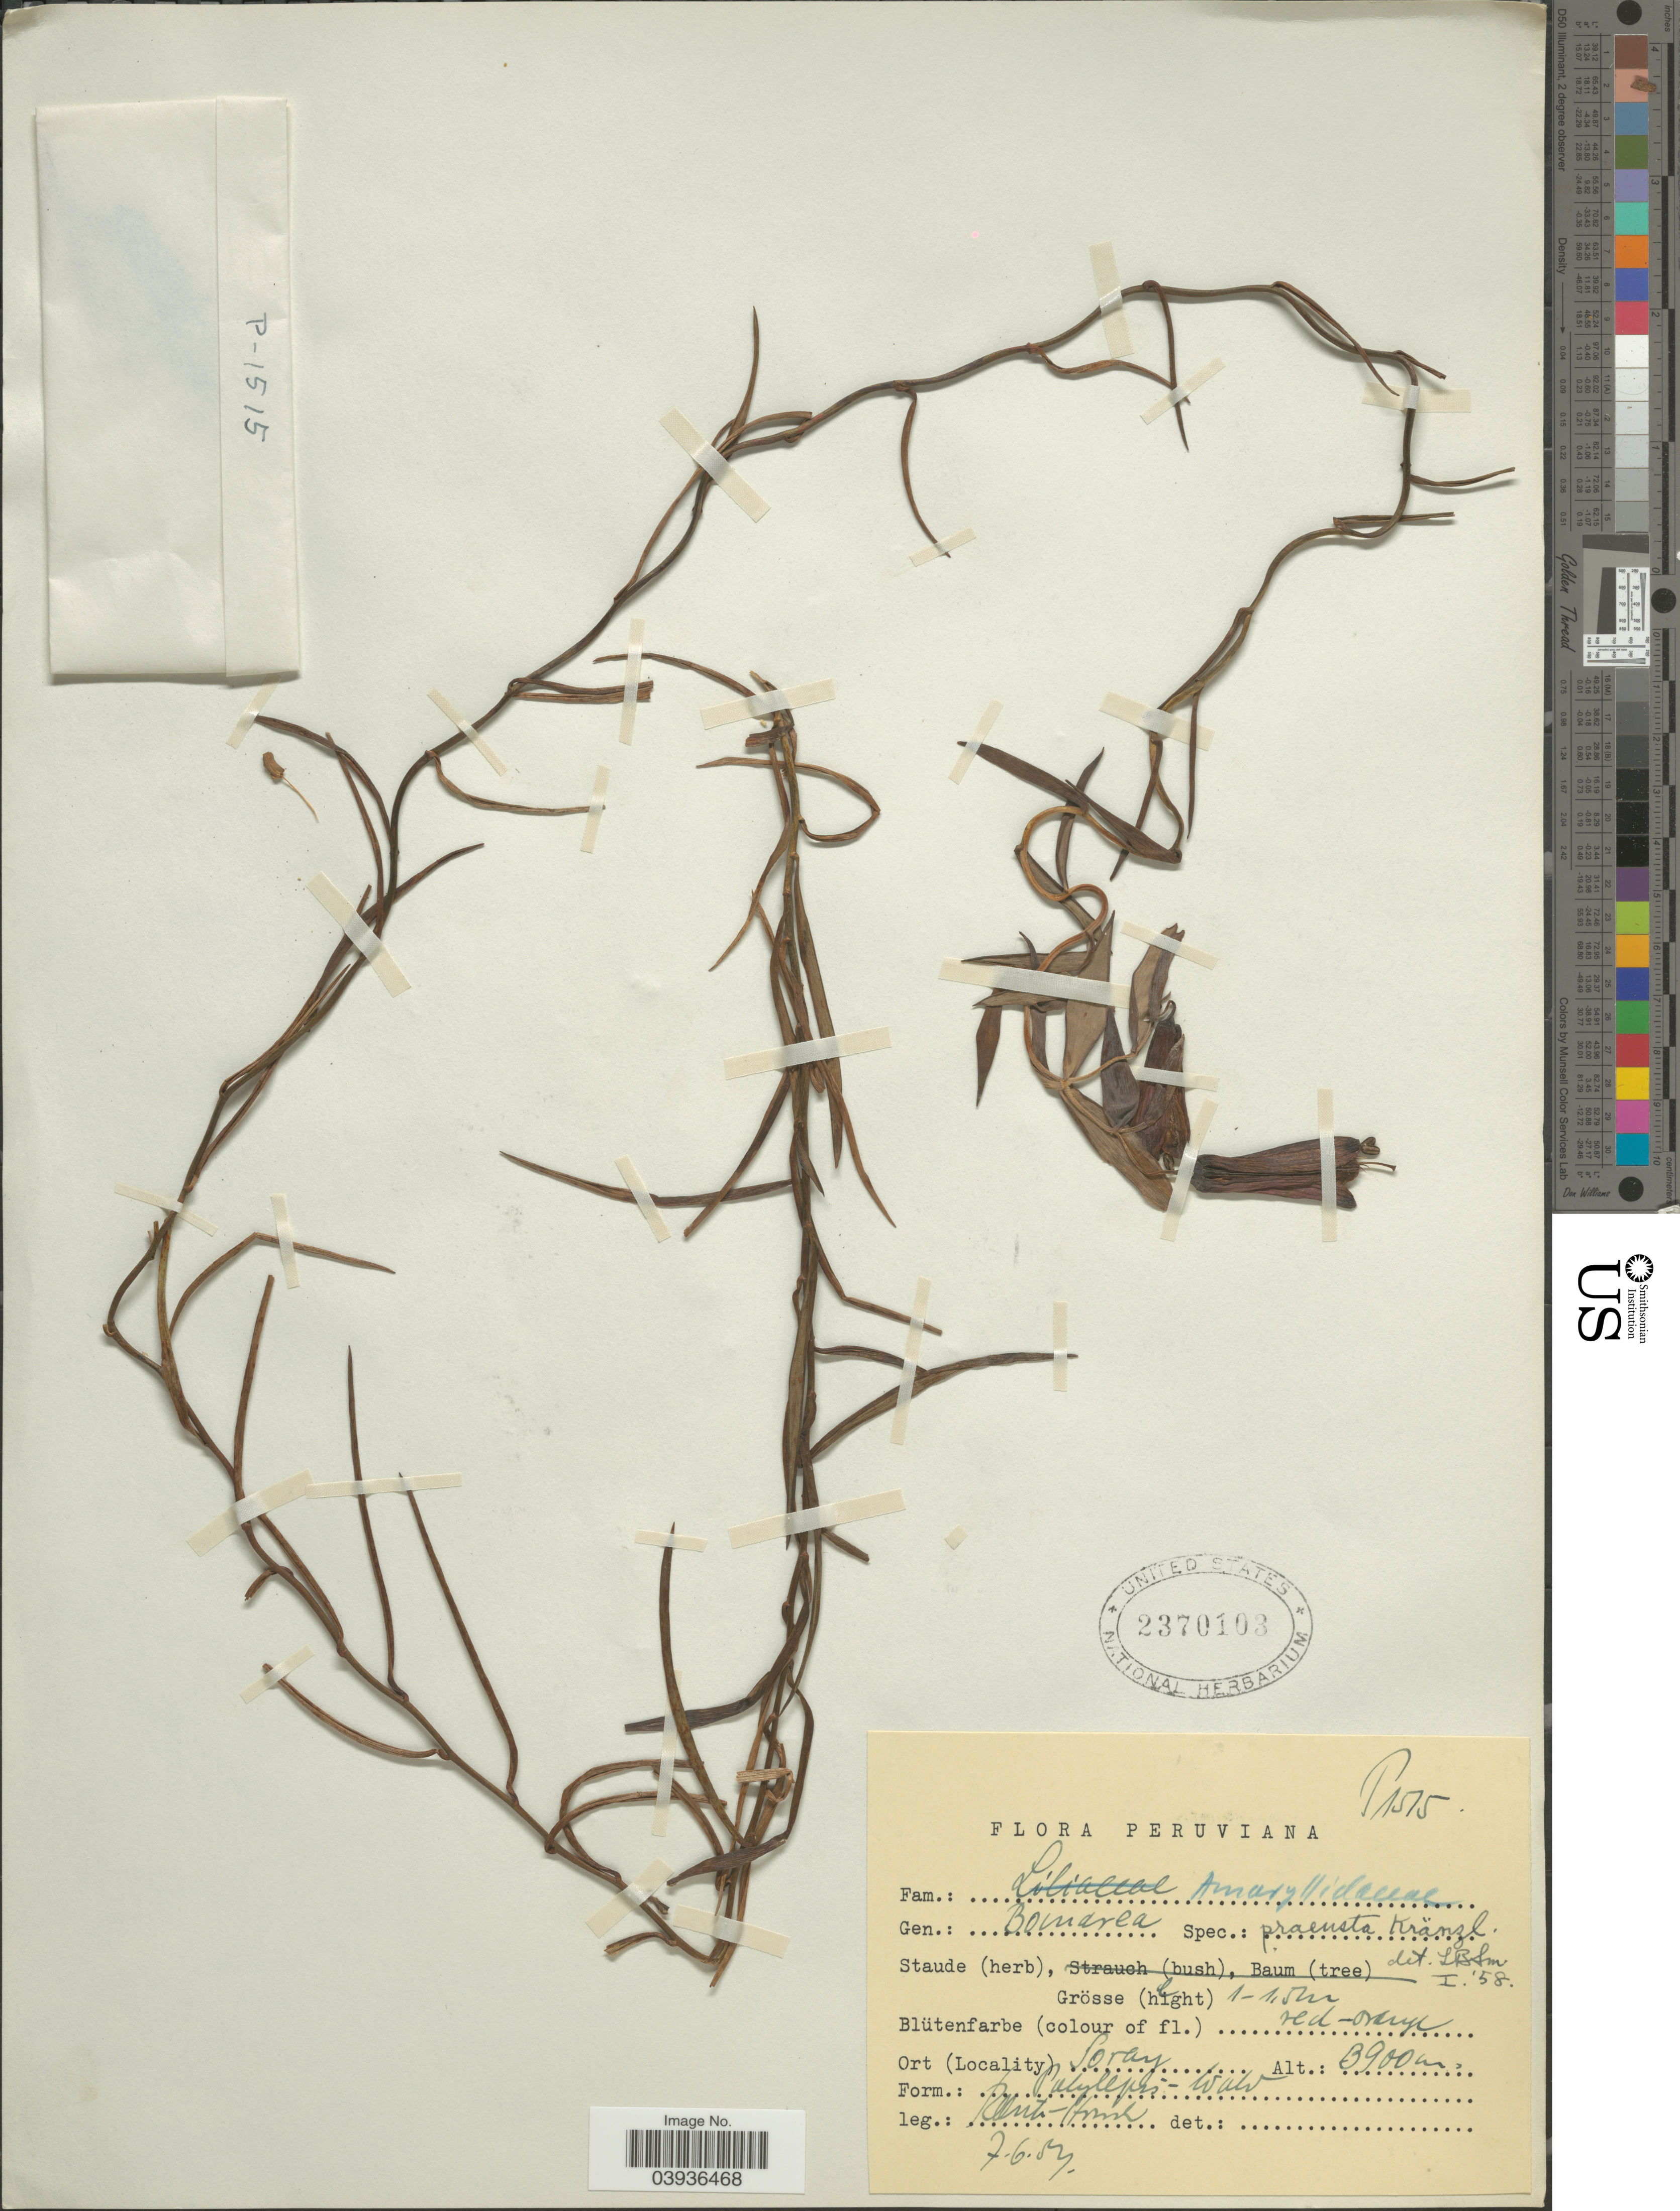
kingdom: Plantae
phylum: Tracheophyta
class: Liliopsida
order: Liliales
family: Alstroemeriaceae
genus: Bomarea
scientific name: Bomarea praeusta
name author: Kraenzl.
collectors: -. Rauh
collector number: P1575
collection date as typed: Transcribed d/m/y: 7/6/54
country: Peru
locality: Soray.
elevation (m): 3900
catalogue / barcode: US 2370103